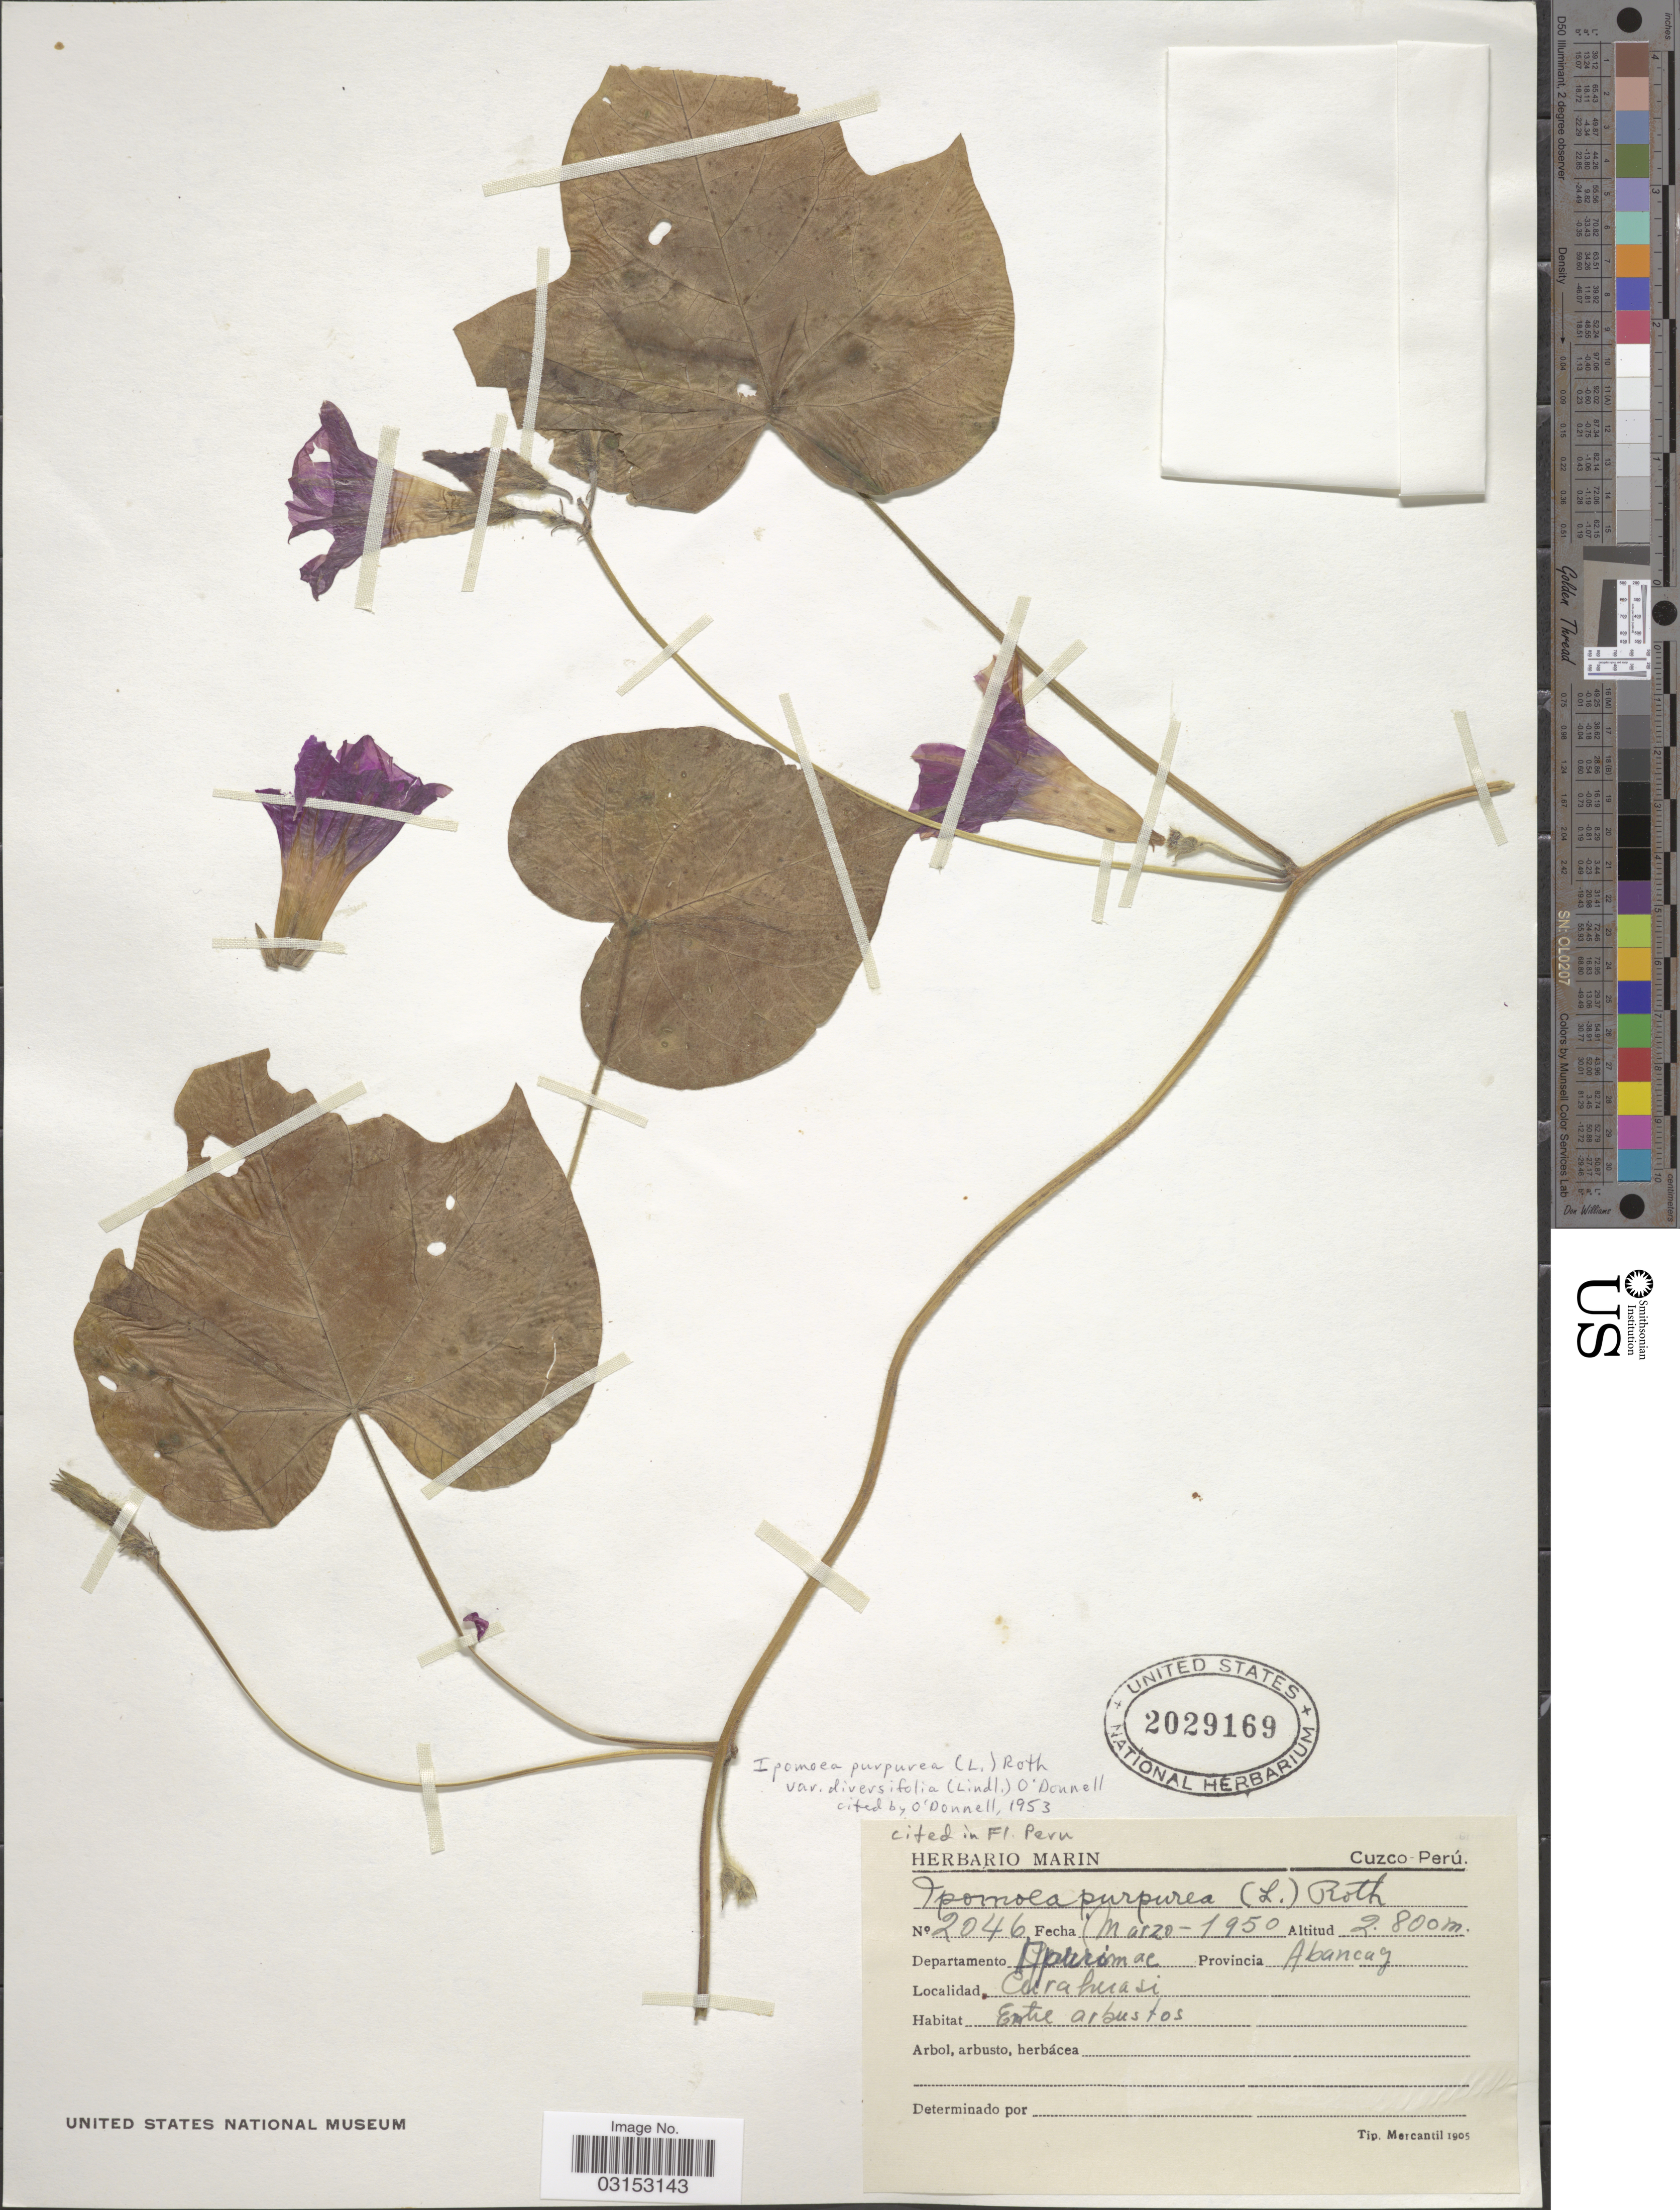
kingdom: Plantae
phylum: Tracheophyta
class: Magnoliopsida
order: Solanales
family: Convolvulaceae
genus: Ipomoea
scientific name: Ipomoea purpurea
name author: (L.) Roth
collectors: ex herb. Marin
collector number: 2046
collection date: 1950-03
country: Peru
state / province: Apurímac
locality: Departamento Apurimac, Provincia Abancay, Curahuasi.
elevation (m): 2800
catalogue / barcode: US 2029169